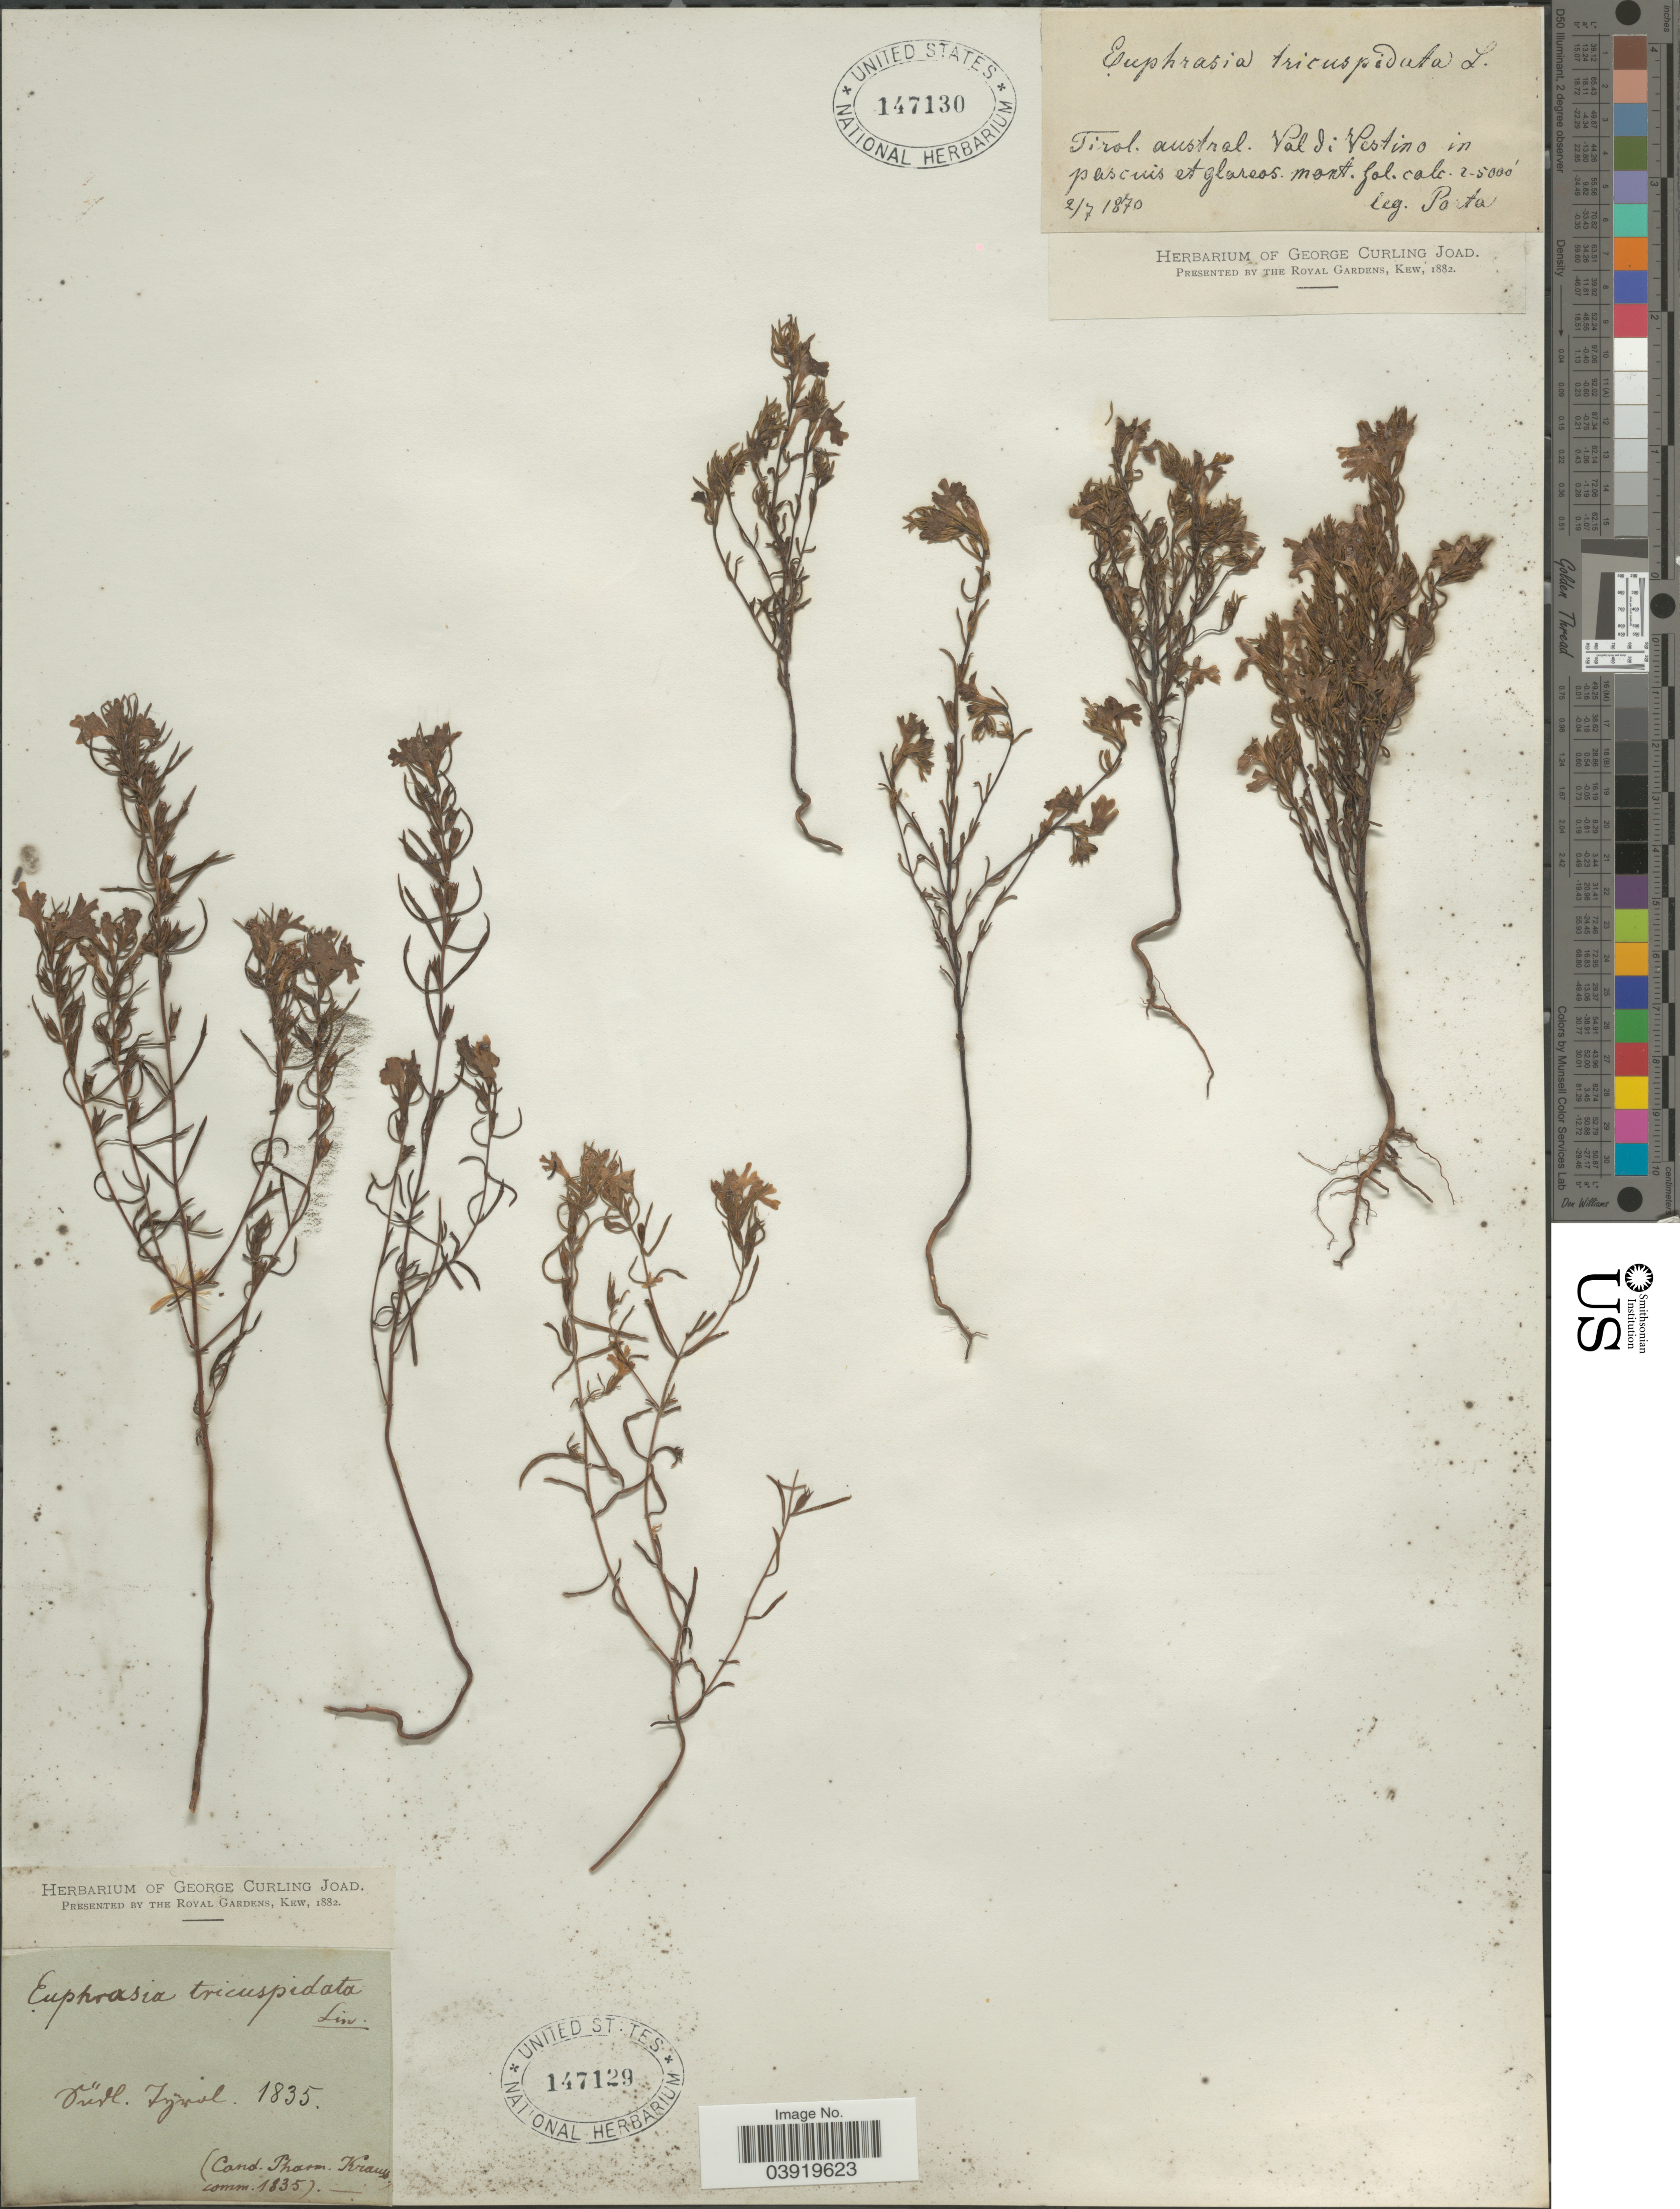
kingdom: Plantae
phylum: Tracheophyta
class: Magnoliopsida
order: Lamiales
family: Orobanchaceae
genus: Euphrasia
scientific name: Euphrasia sp.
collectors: -- Porta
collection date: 1870-07-02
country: Italy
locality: Tirol. austral. Val di Vestino in pascuis et glareos. mont. Gol. calc.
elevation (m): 610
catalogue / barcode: US 147130-2